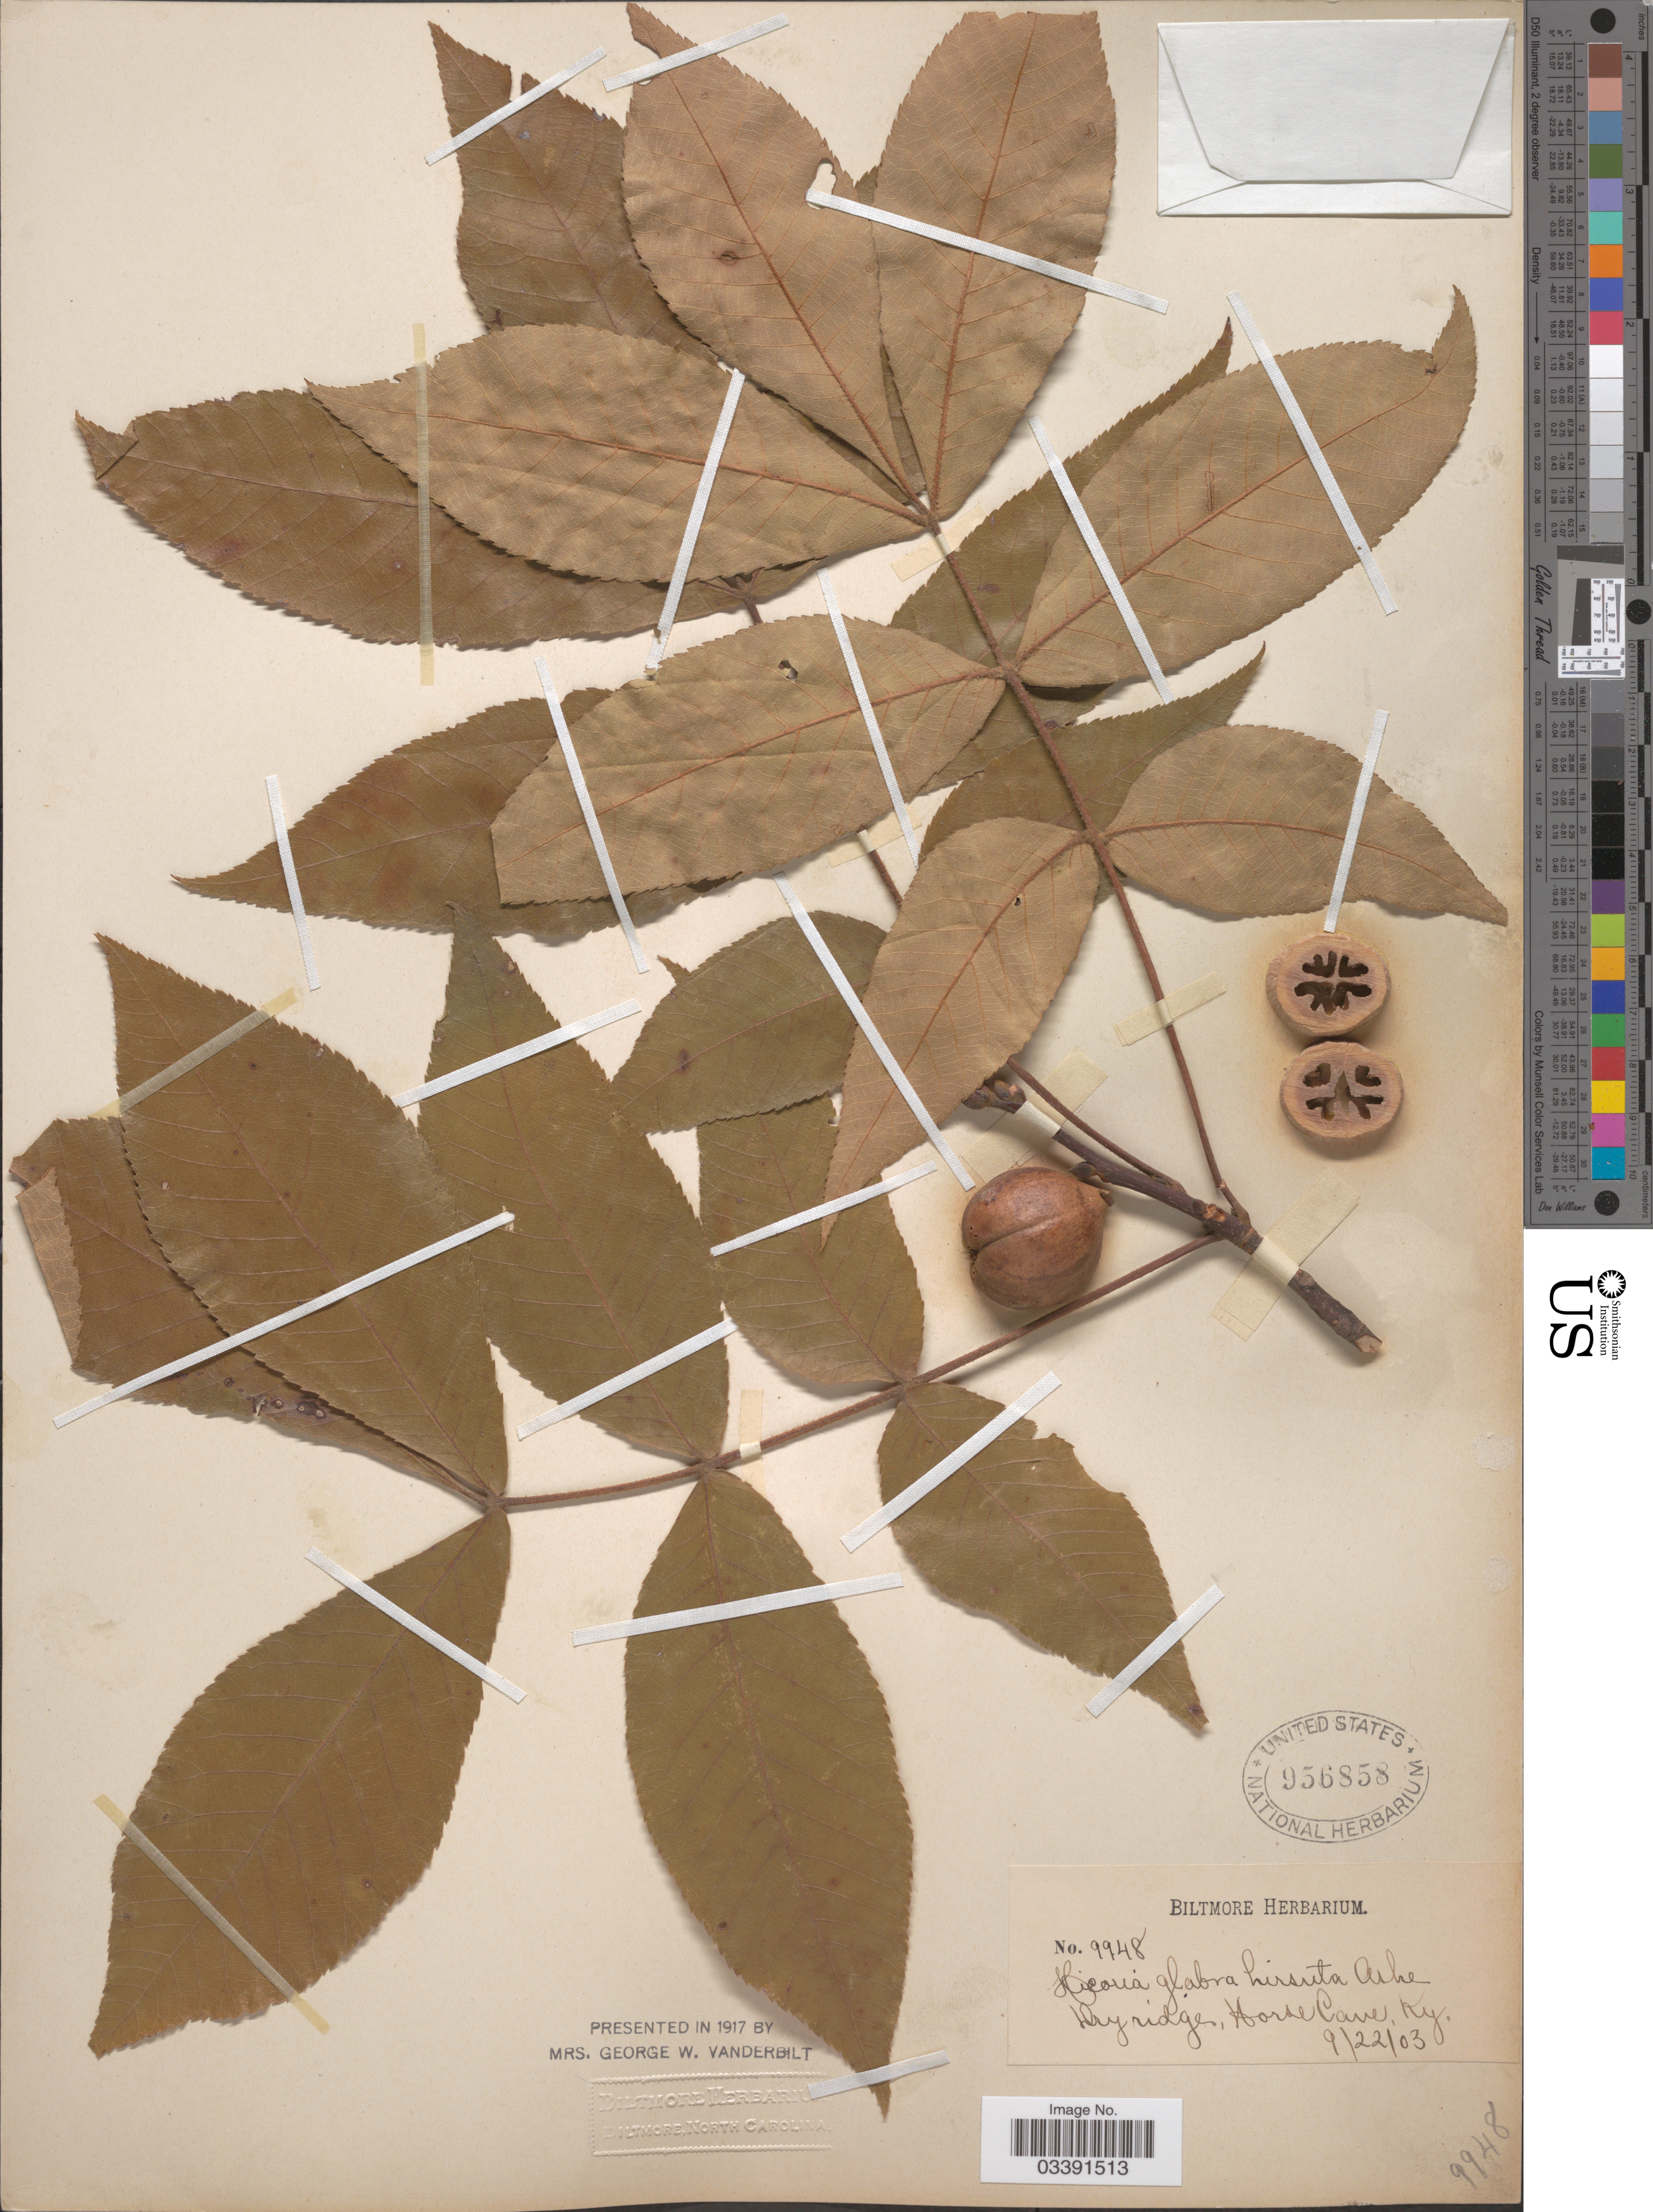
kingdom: Plantae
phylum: Tracheophyta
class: Magnoliopsida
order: Fagales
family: Juglandaceae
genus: Carya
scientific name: Carya glabra var. glabra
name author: (Mill.) Sweet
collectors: ex herb. Biltmore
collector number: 9948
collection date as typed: Transcribed d/m/y: 22/9/3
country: United States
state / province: Kentucky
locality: Dry ridge, Horse Cave.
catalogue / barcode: US 956858